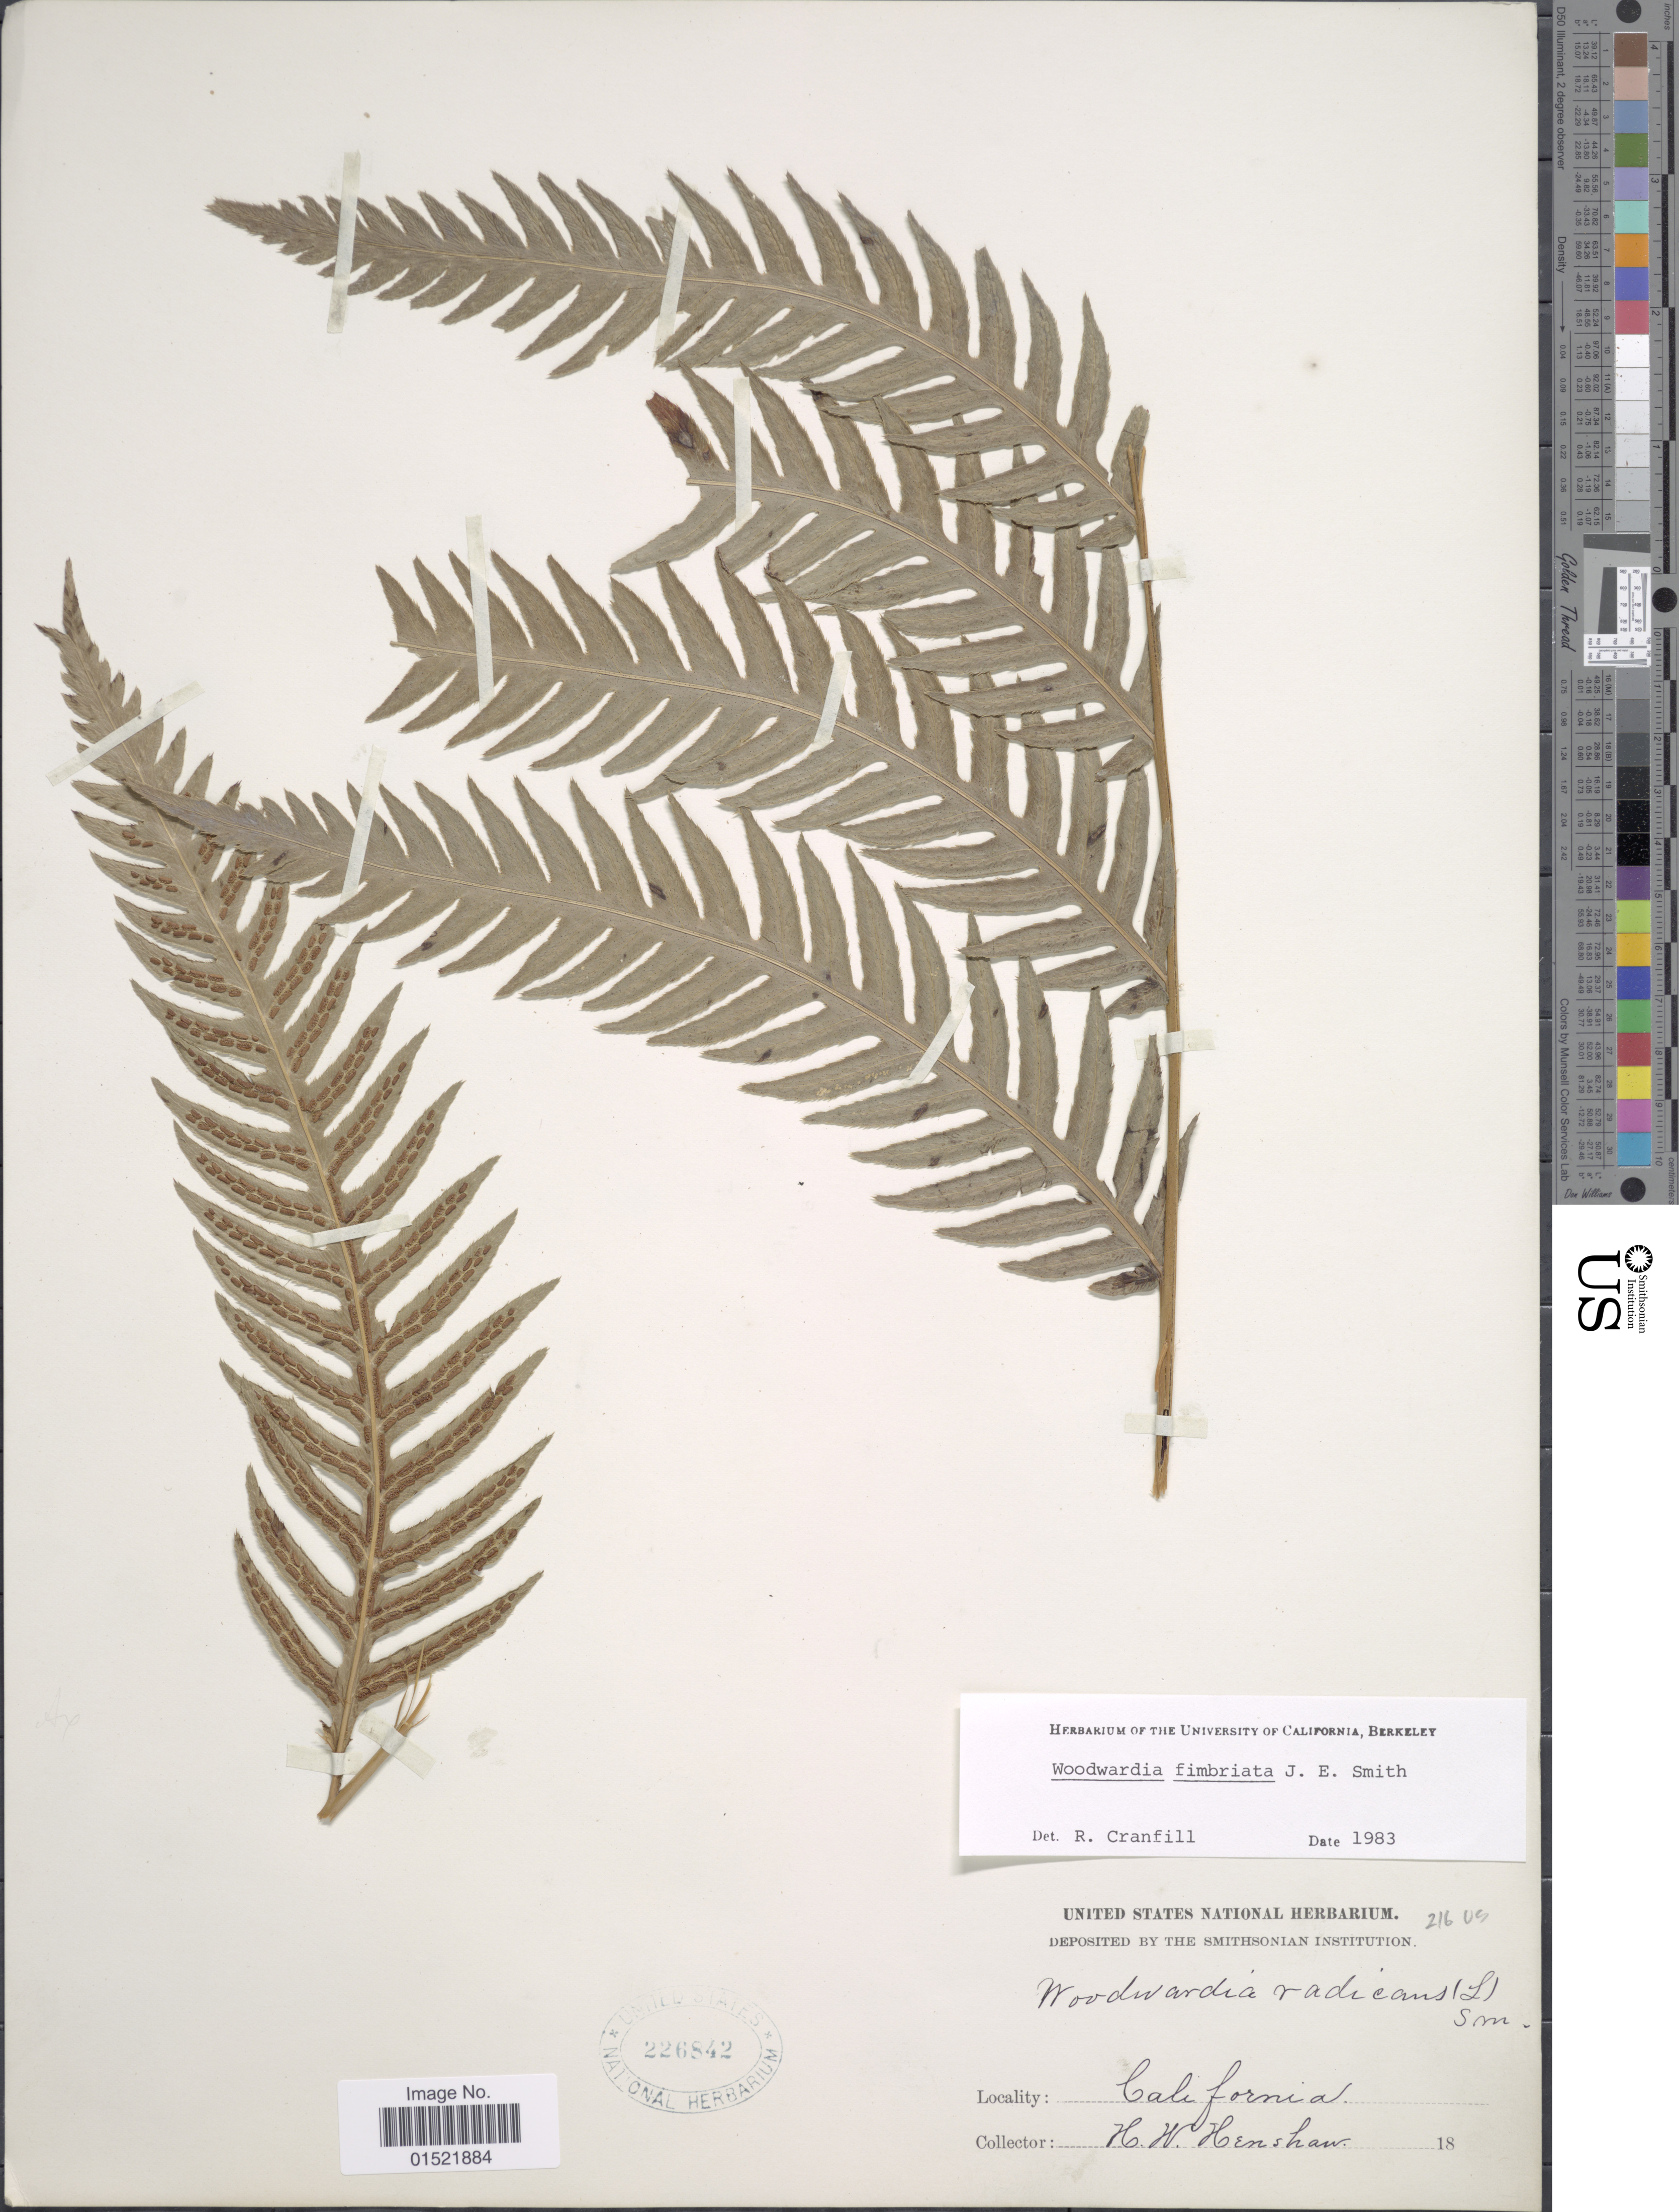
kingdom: Plantae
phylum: Tracheophyta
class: Polypodiopsida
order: Polypodiales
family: Blechnaceae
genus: Woodwardia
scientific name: Woodwardia fimbriata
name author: Sm.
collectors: H. Henshaw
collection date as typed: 18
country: United States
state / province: California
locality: California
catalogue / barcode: US 226842